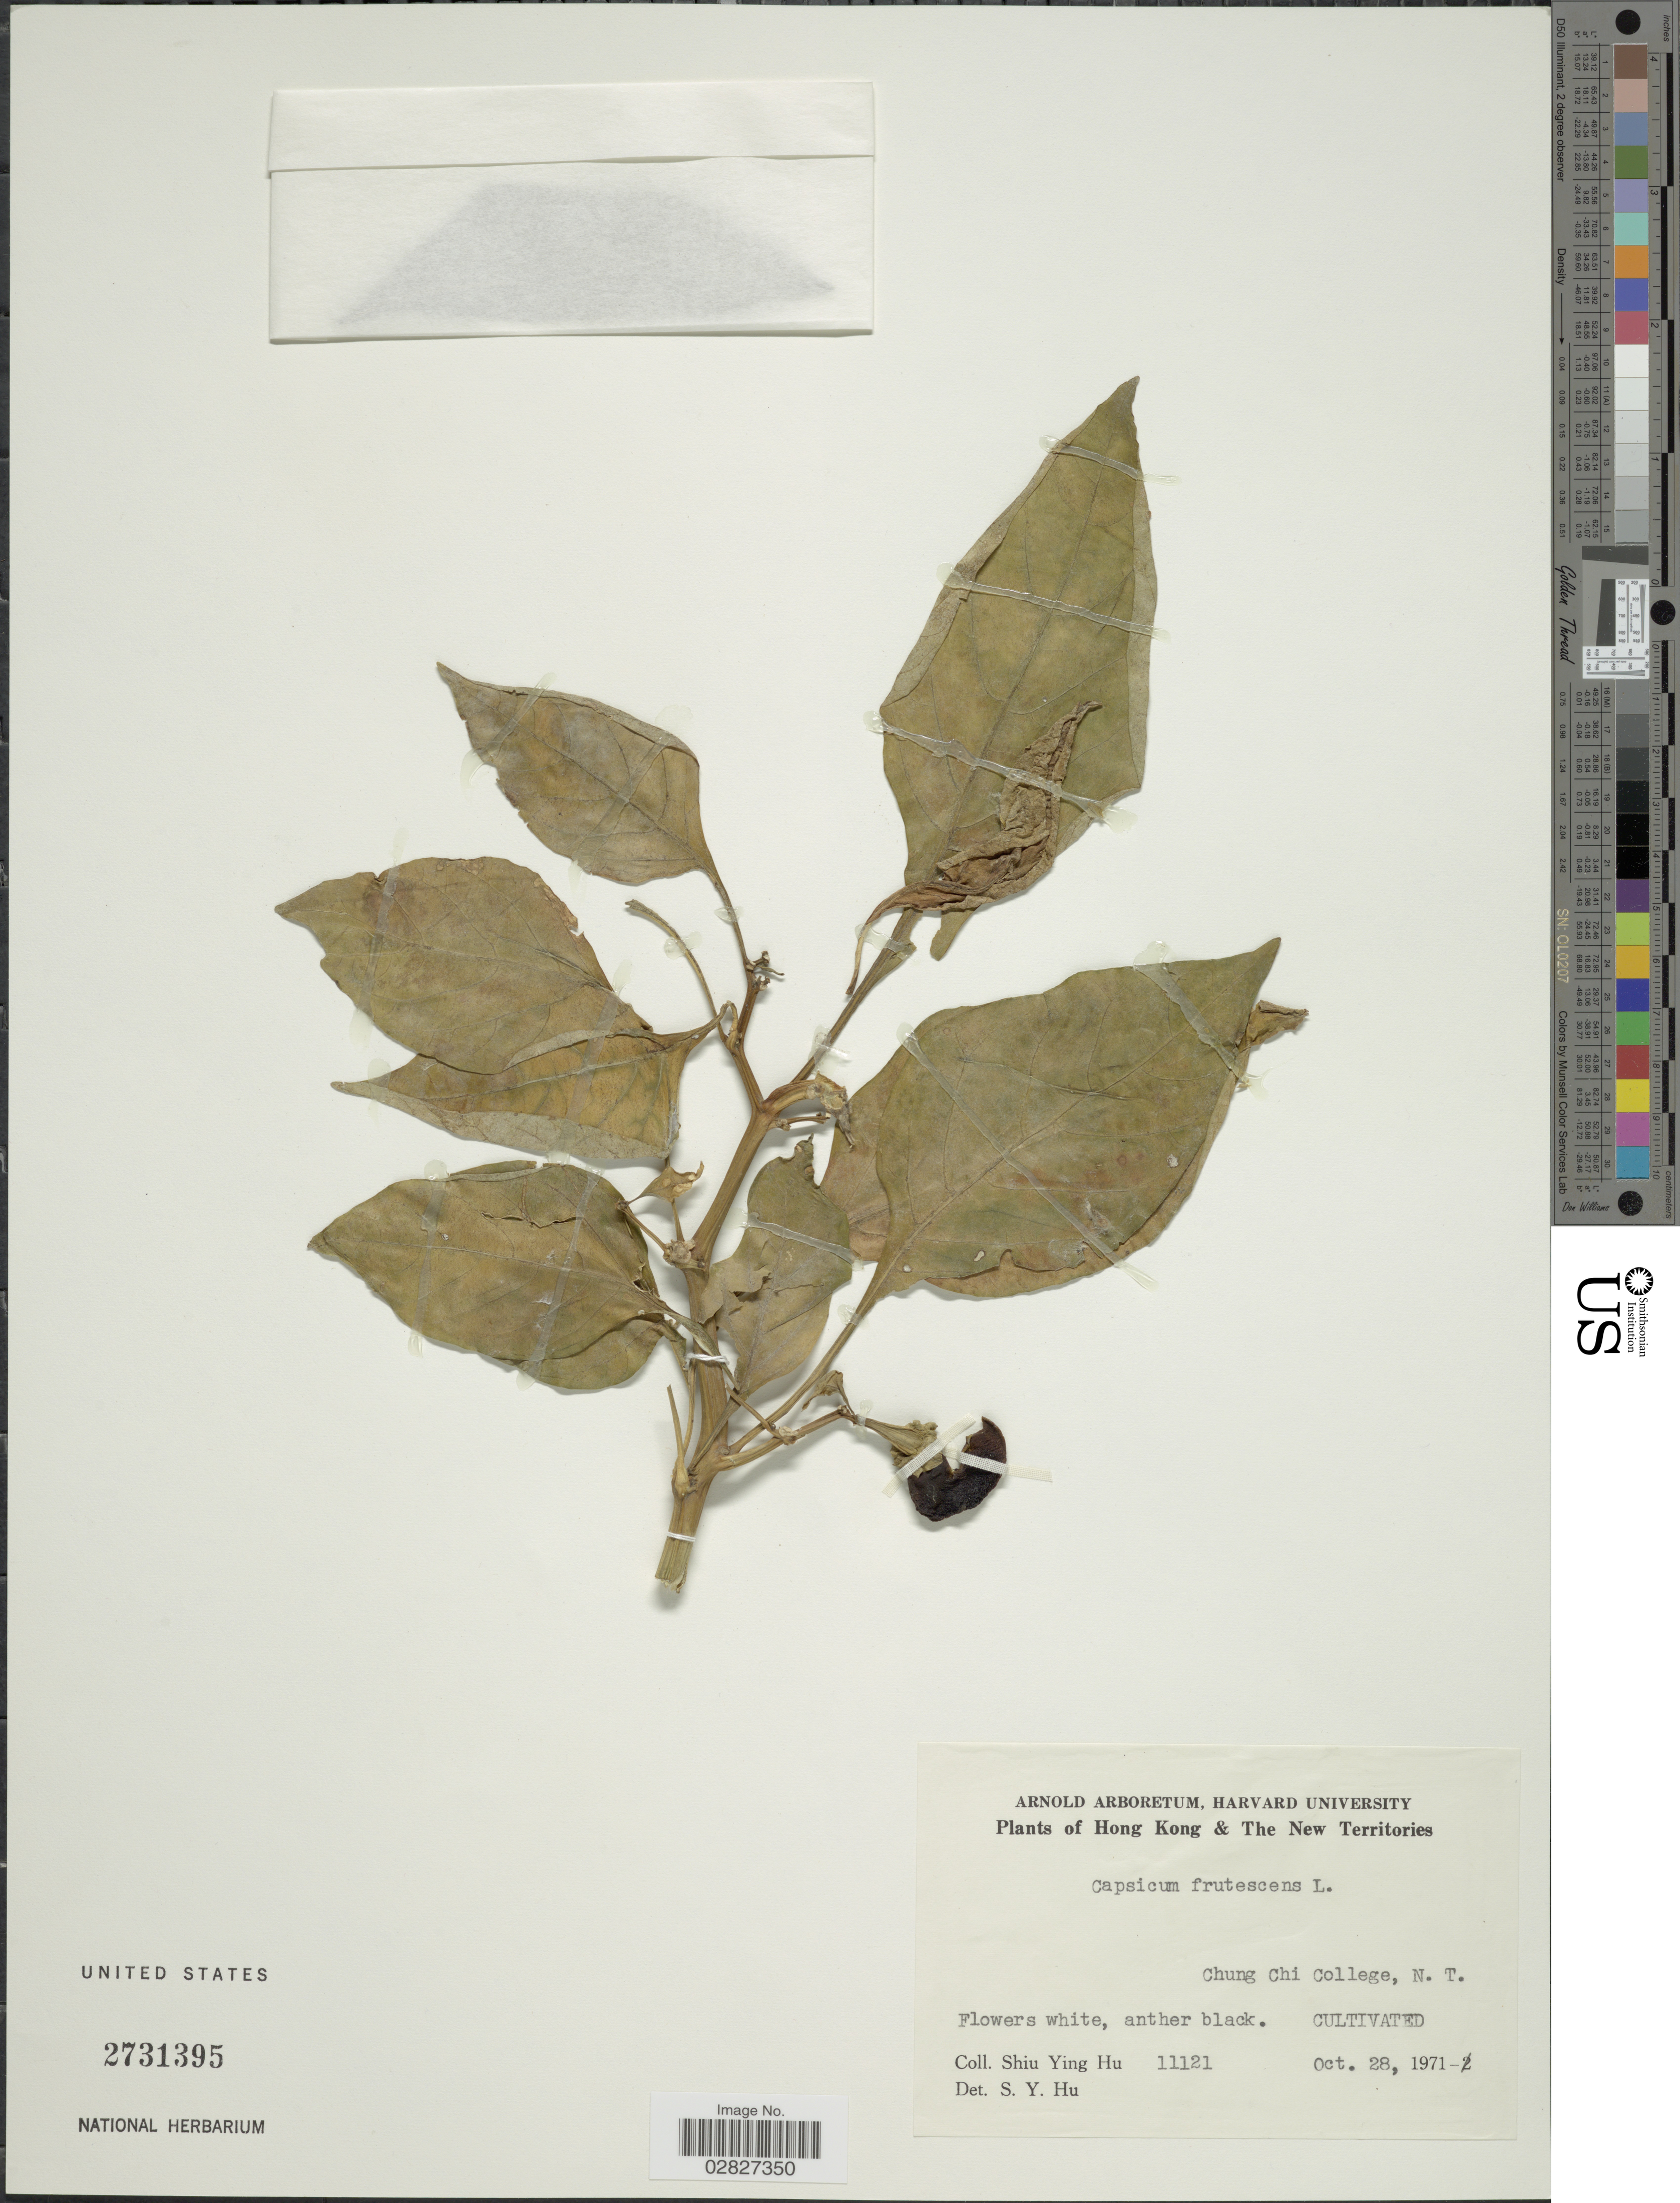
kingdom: Plantae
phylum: Tracheophyta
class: Magnoliopsida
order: Solanales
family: Solanaceae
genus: Capsicum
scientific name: Capsicum frutescens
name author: L.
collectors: S. Y. Hu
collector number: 11121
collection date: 1971-10-28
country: China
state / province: Hong Kong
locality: Hong Kong & The New Territories. Chung Chi College, N.T.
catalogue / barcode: US 2731395